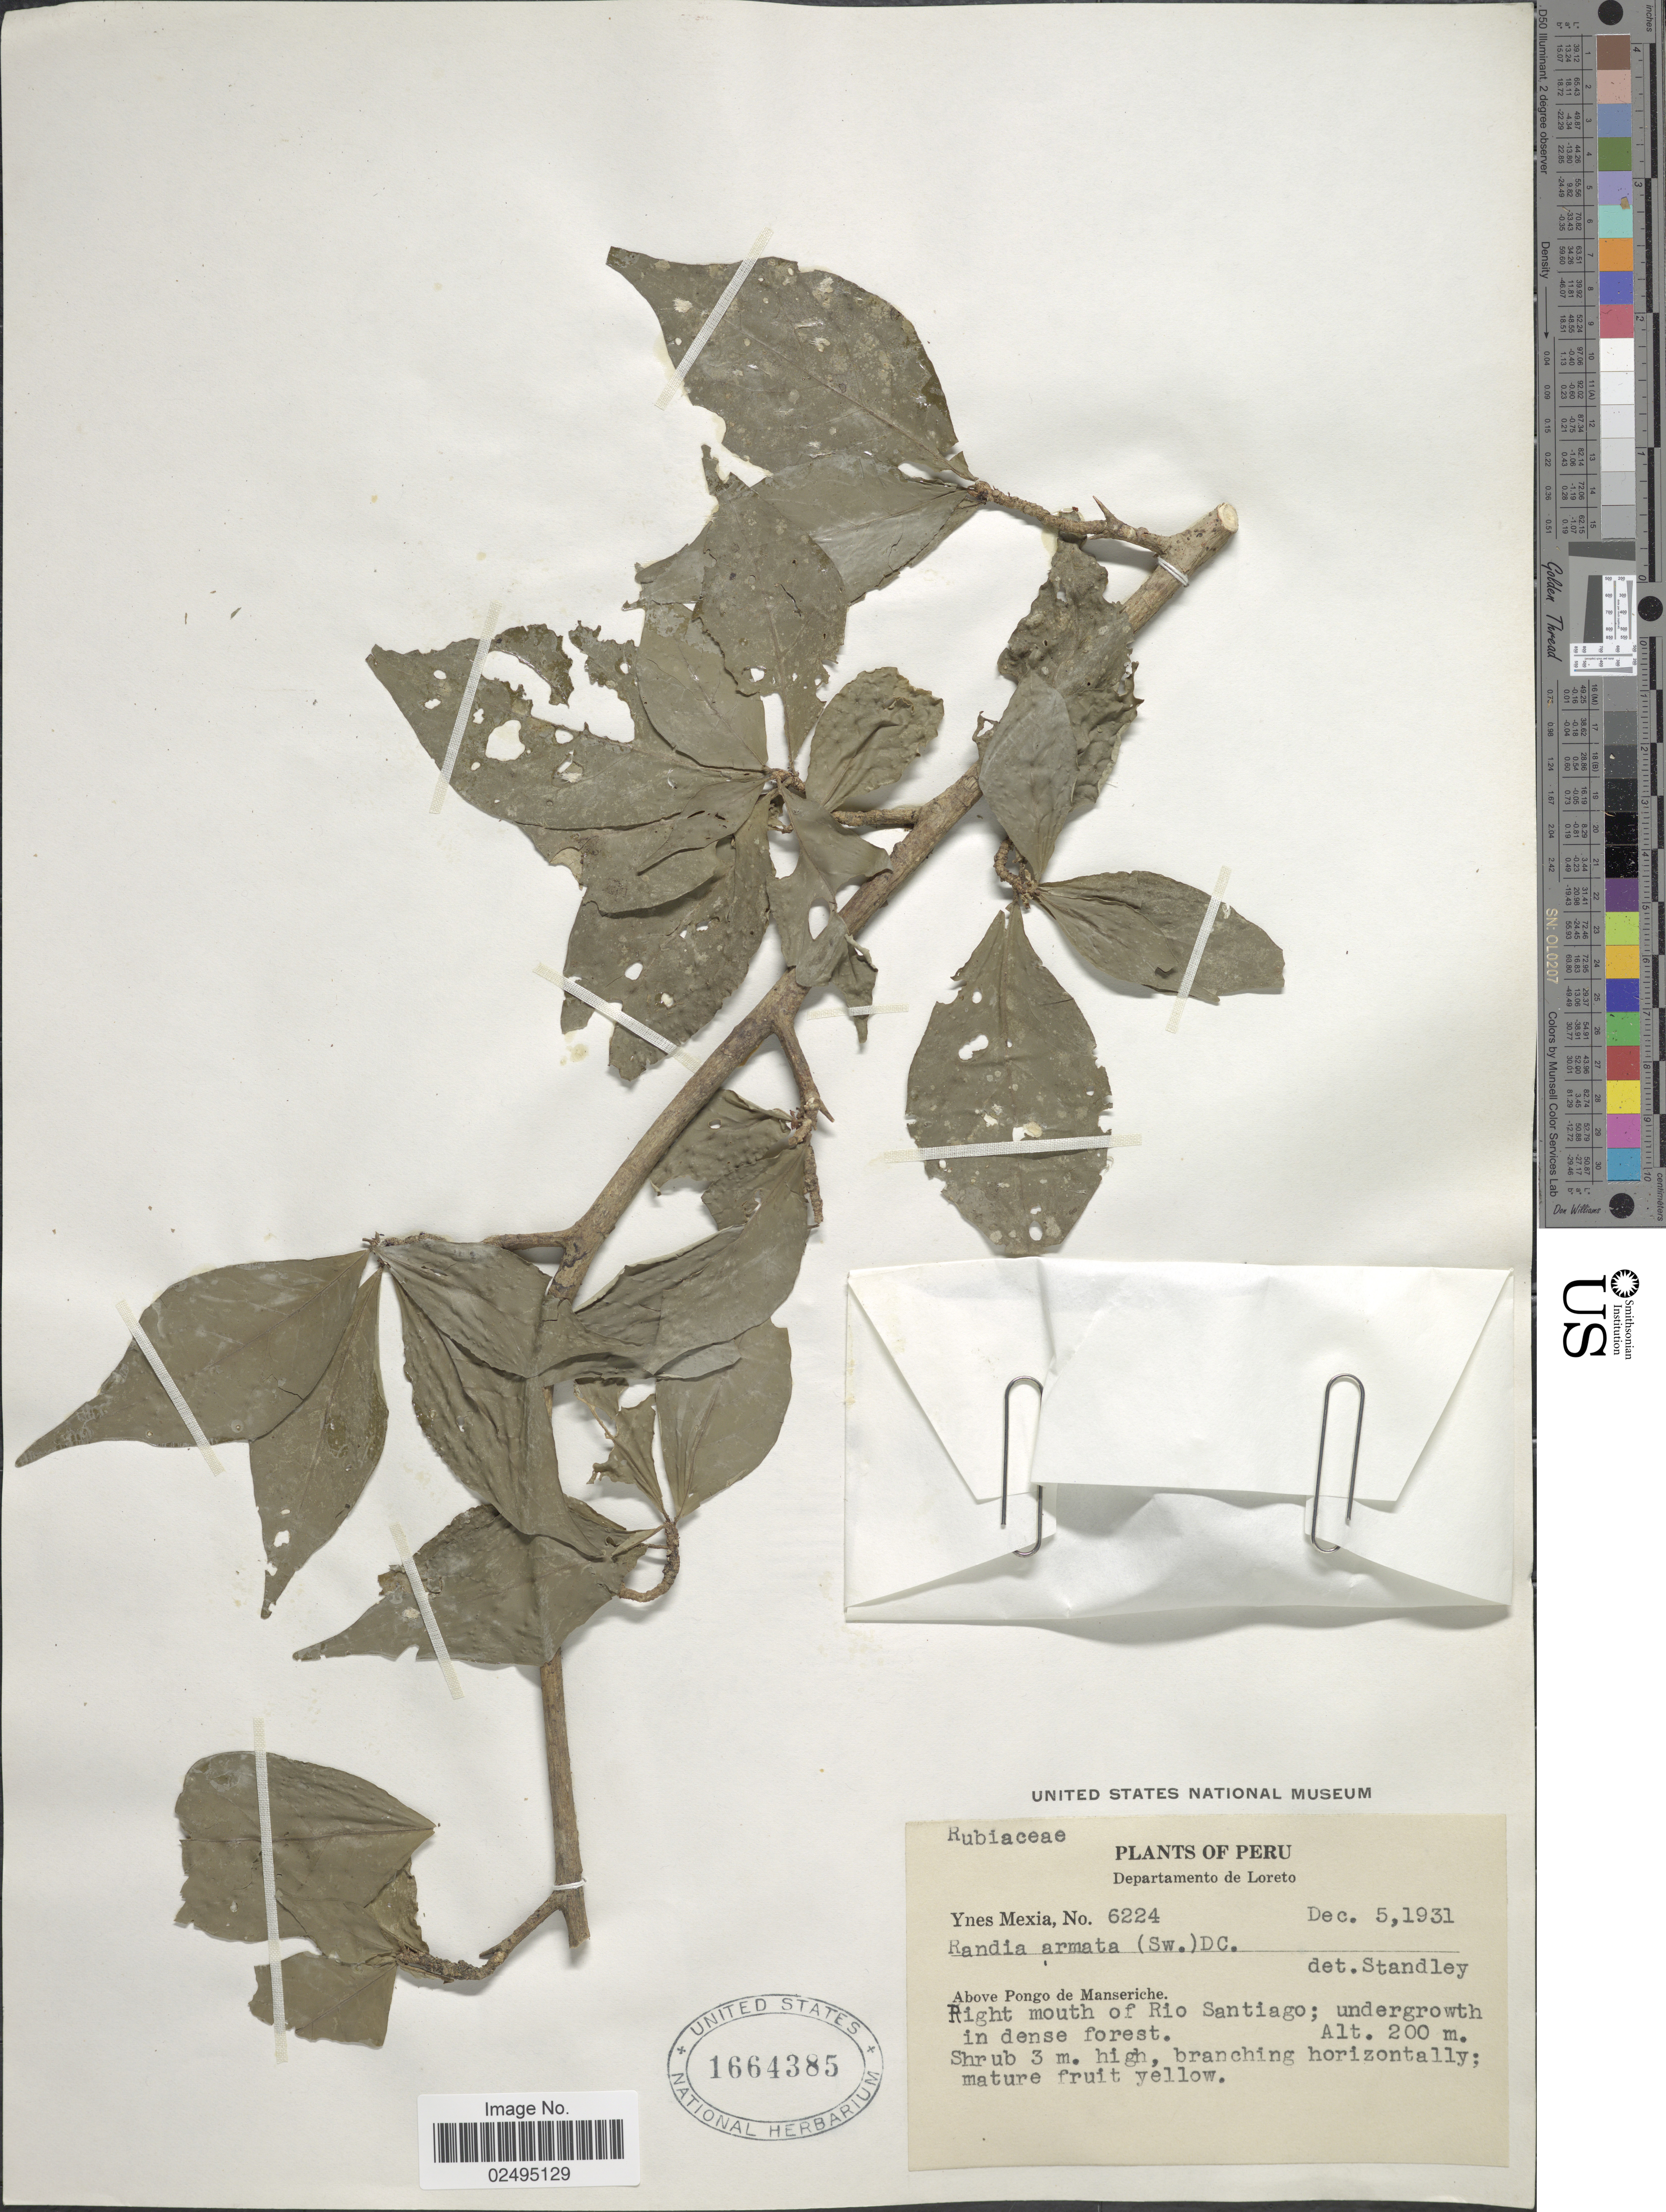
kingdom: Plantae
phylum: Tracheophyta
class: Magnoliopsida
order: Gentianales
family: Rubiaceae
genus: Randia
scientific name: Randia armata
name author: (Sw.) DC.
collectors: Y. Mexia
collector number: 6224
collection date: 1931-12-05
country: Peru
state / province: Loreto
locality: Above Pongo de Manseriche, Right mouth of Rio Santiago; undergrowth in dense forest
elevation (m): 200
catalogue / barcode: US 1664385